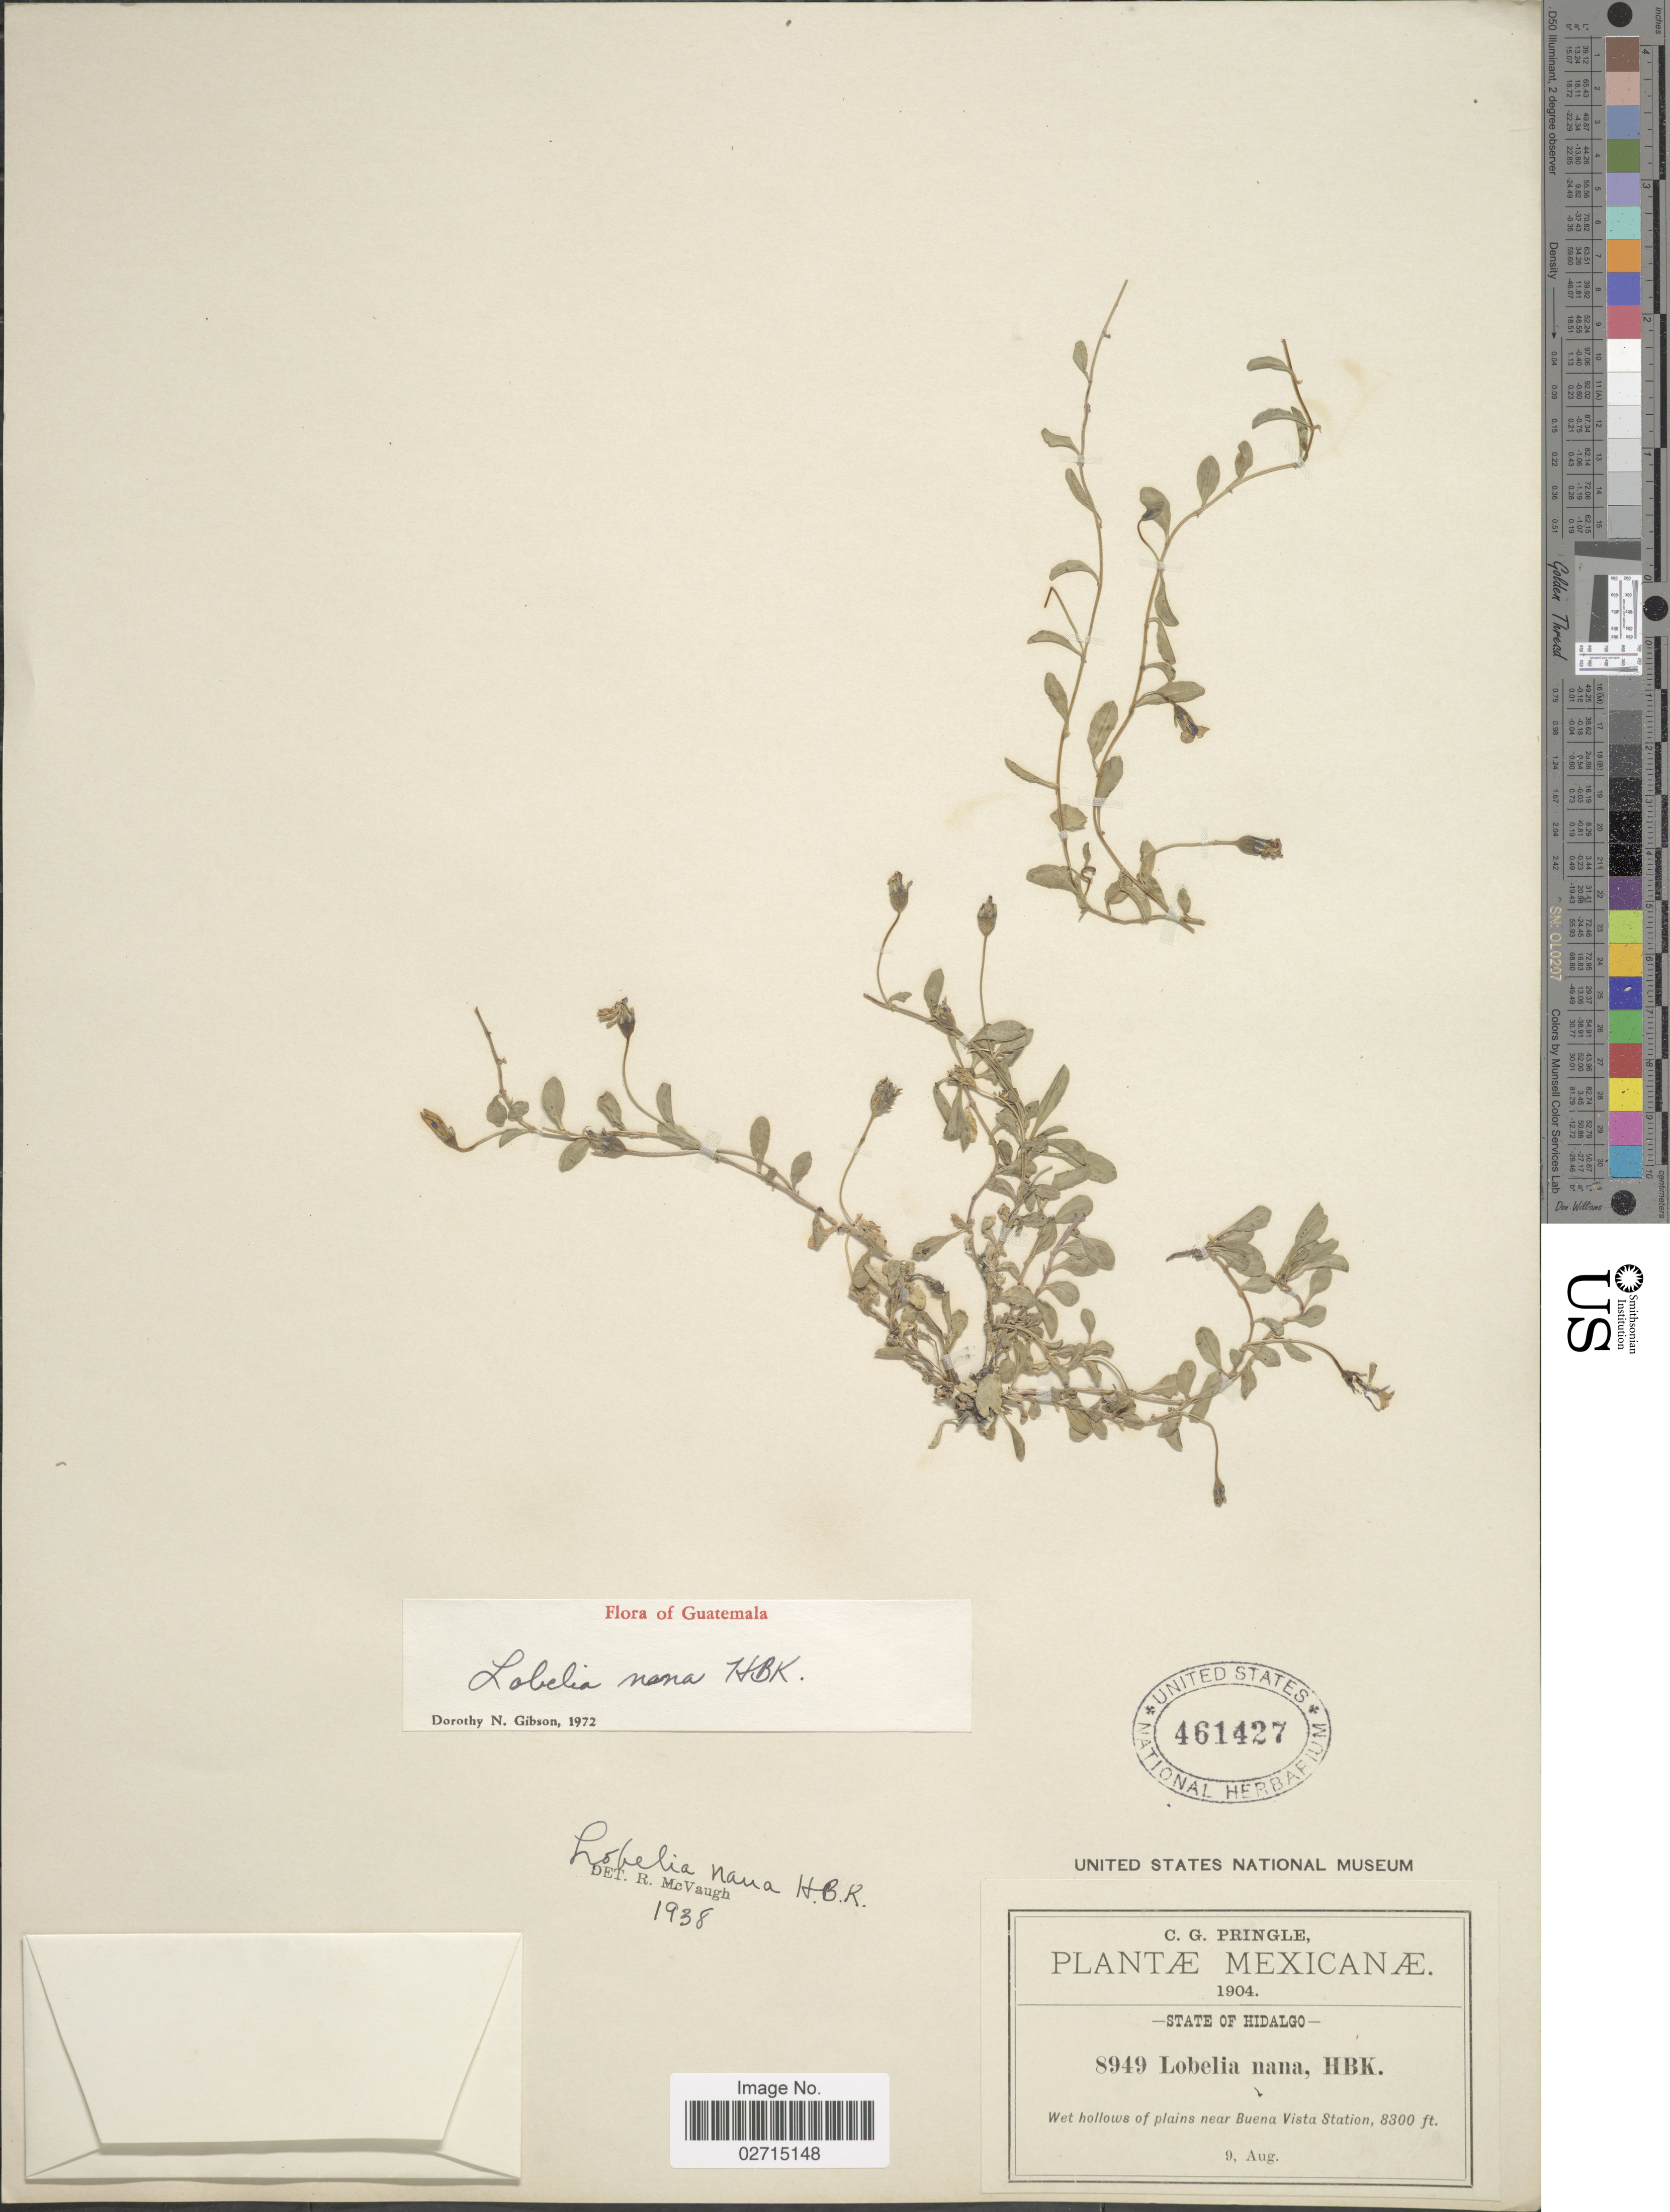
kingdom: Plantae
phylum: Tracheophyta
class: Magnoliopsida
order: Asterales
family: Campanulaceae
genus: Lobelia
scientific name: Lobelia nana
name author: Kunth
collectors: C. G. Pringle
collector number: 8949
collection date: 1904-08-09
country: Mexico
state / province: Hidalgo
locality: Wet hollows of plains near Buena Vista Station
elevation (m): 2530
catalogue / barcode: US 461427